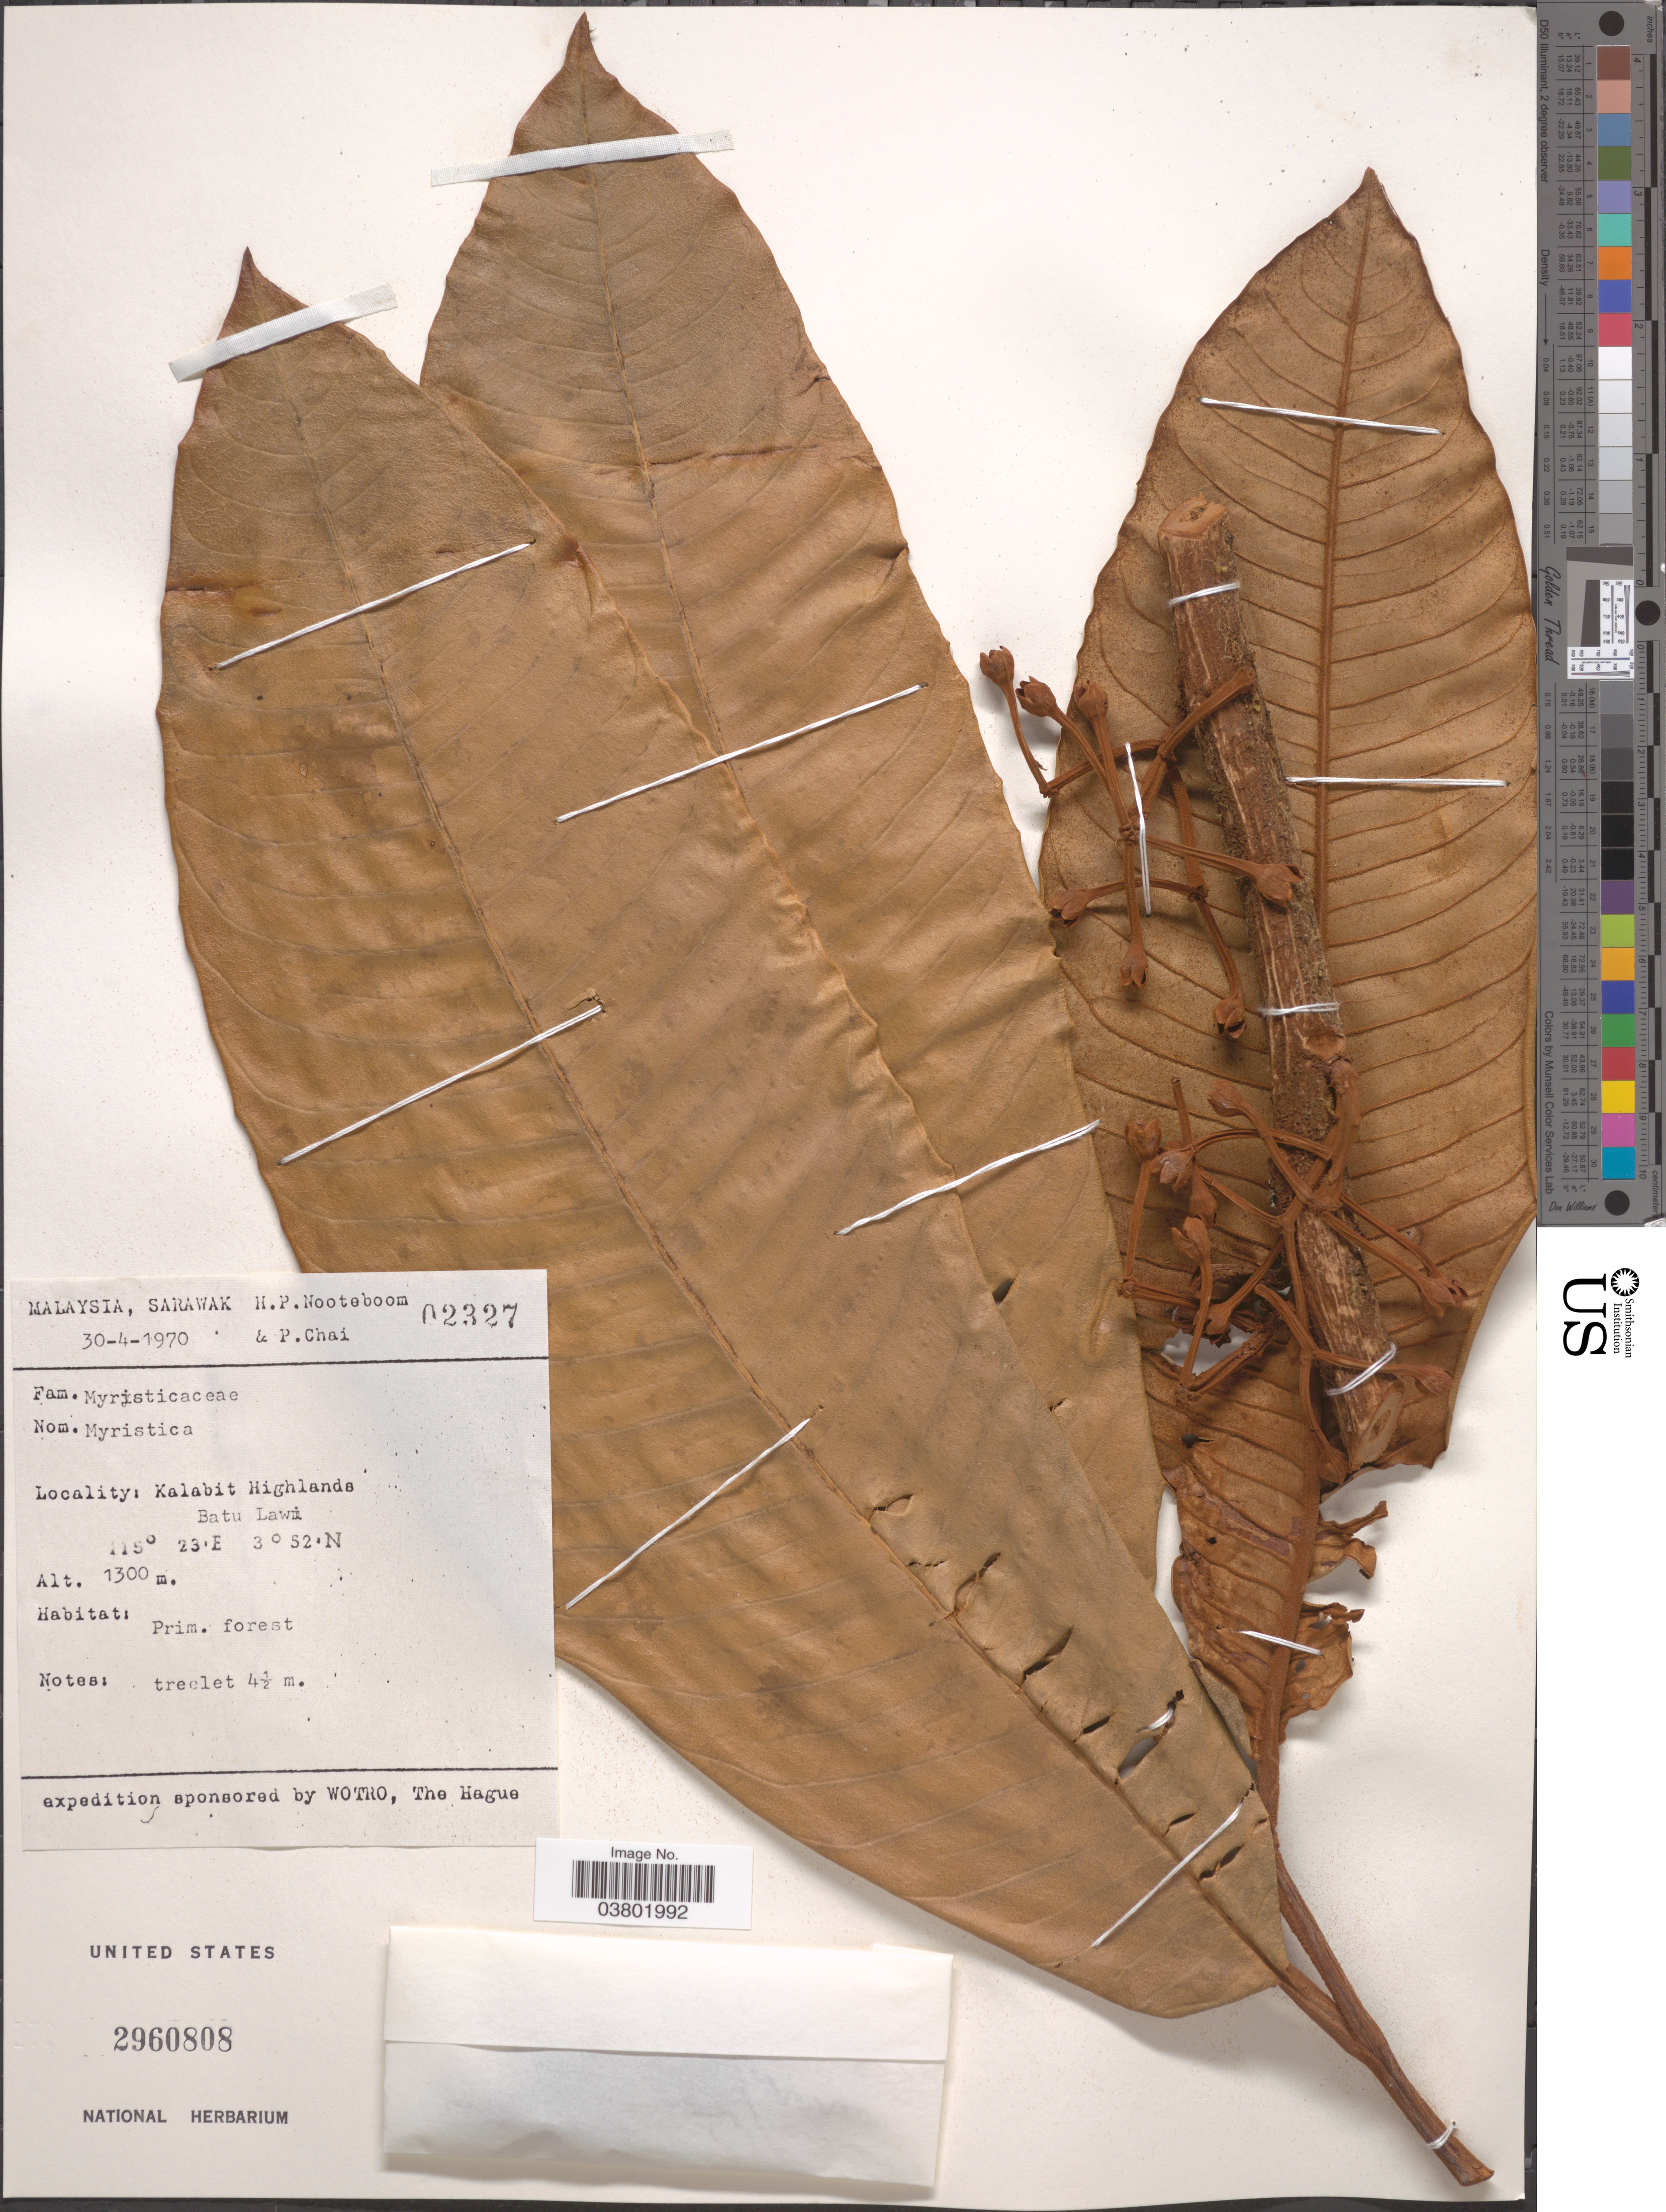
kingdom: Plantae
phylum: Tracheophyta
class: Magnoliopsida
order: Magnoliales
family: Myristicaceae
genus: Myristica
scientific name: Myristica sp.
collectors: H. P. Nooteboom & P. Chai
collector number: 02327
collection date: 1970-04-30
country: Malaysia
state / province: Sarawak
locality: Kalabit Highlands, Batu Lawi.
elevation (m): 1300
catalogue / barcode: US 2960808